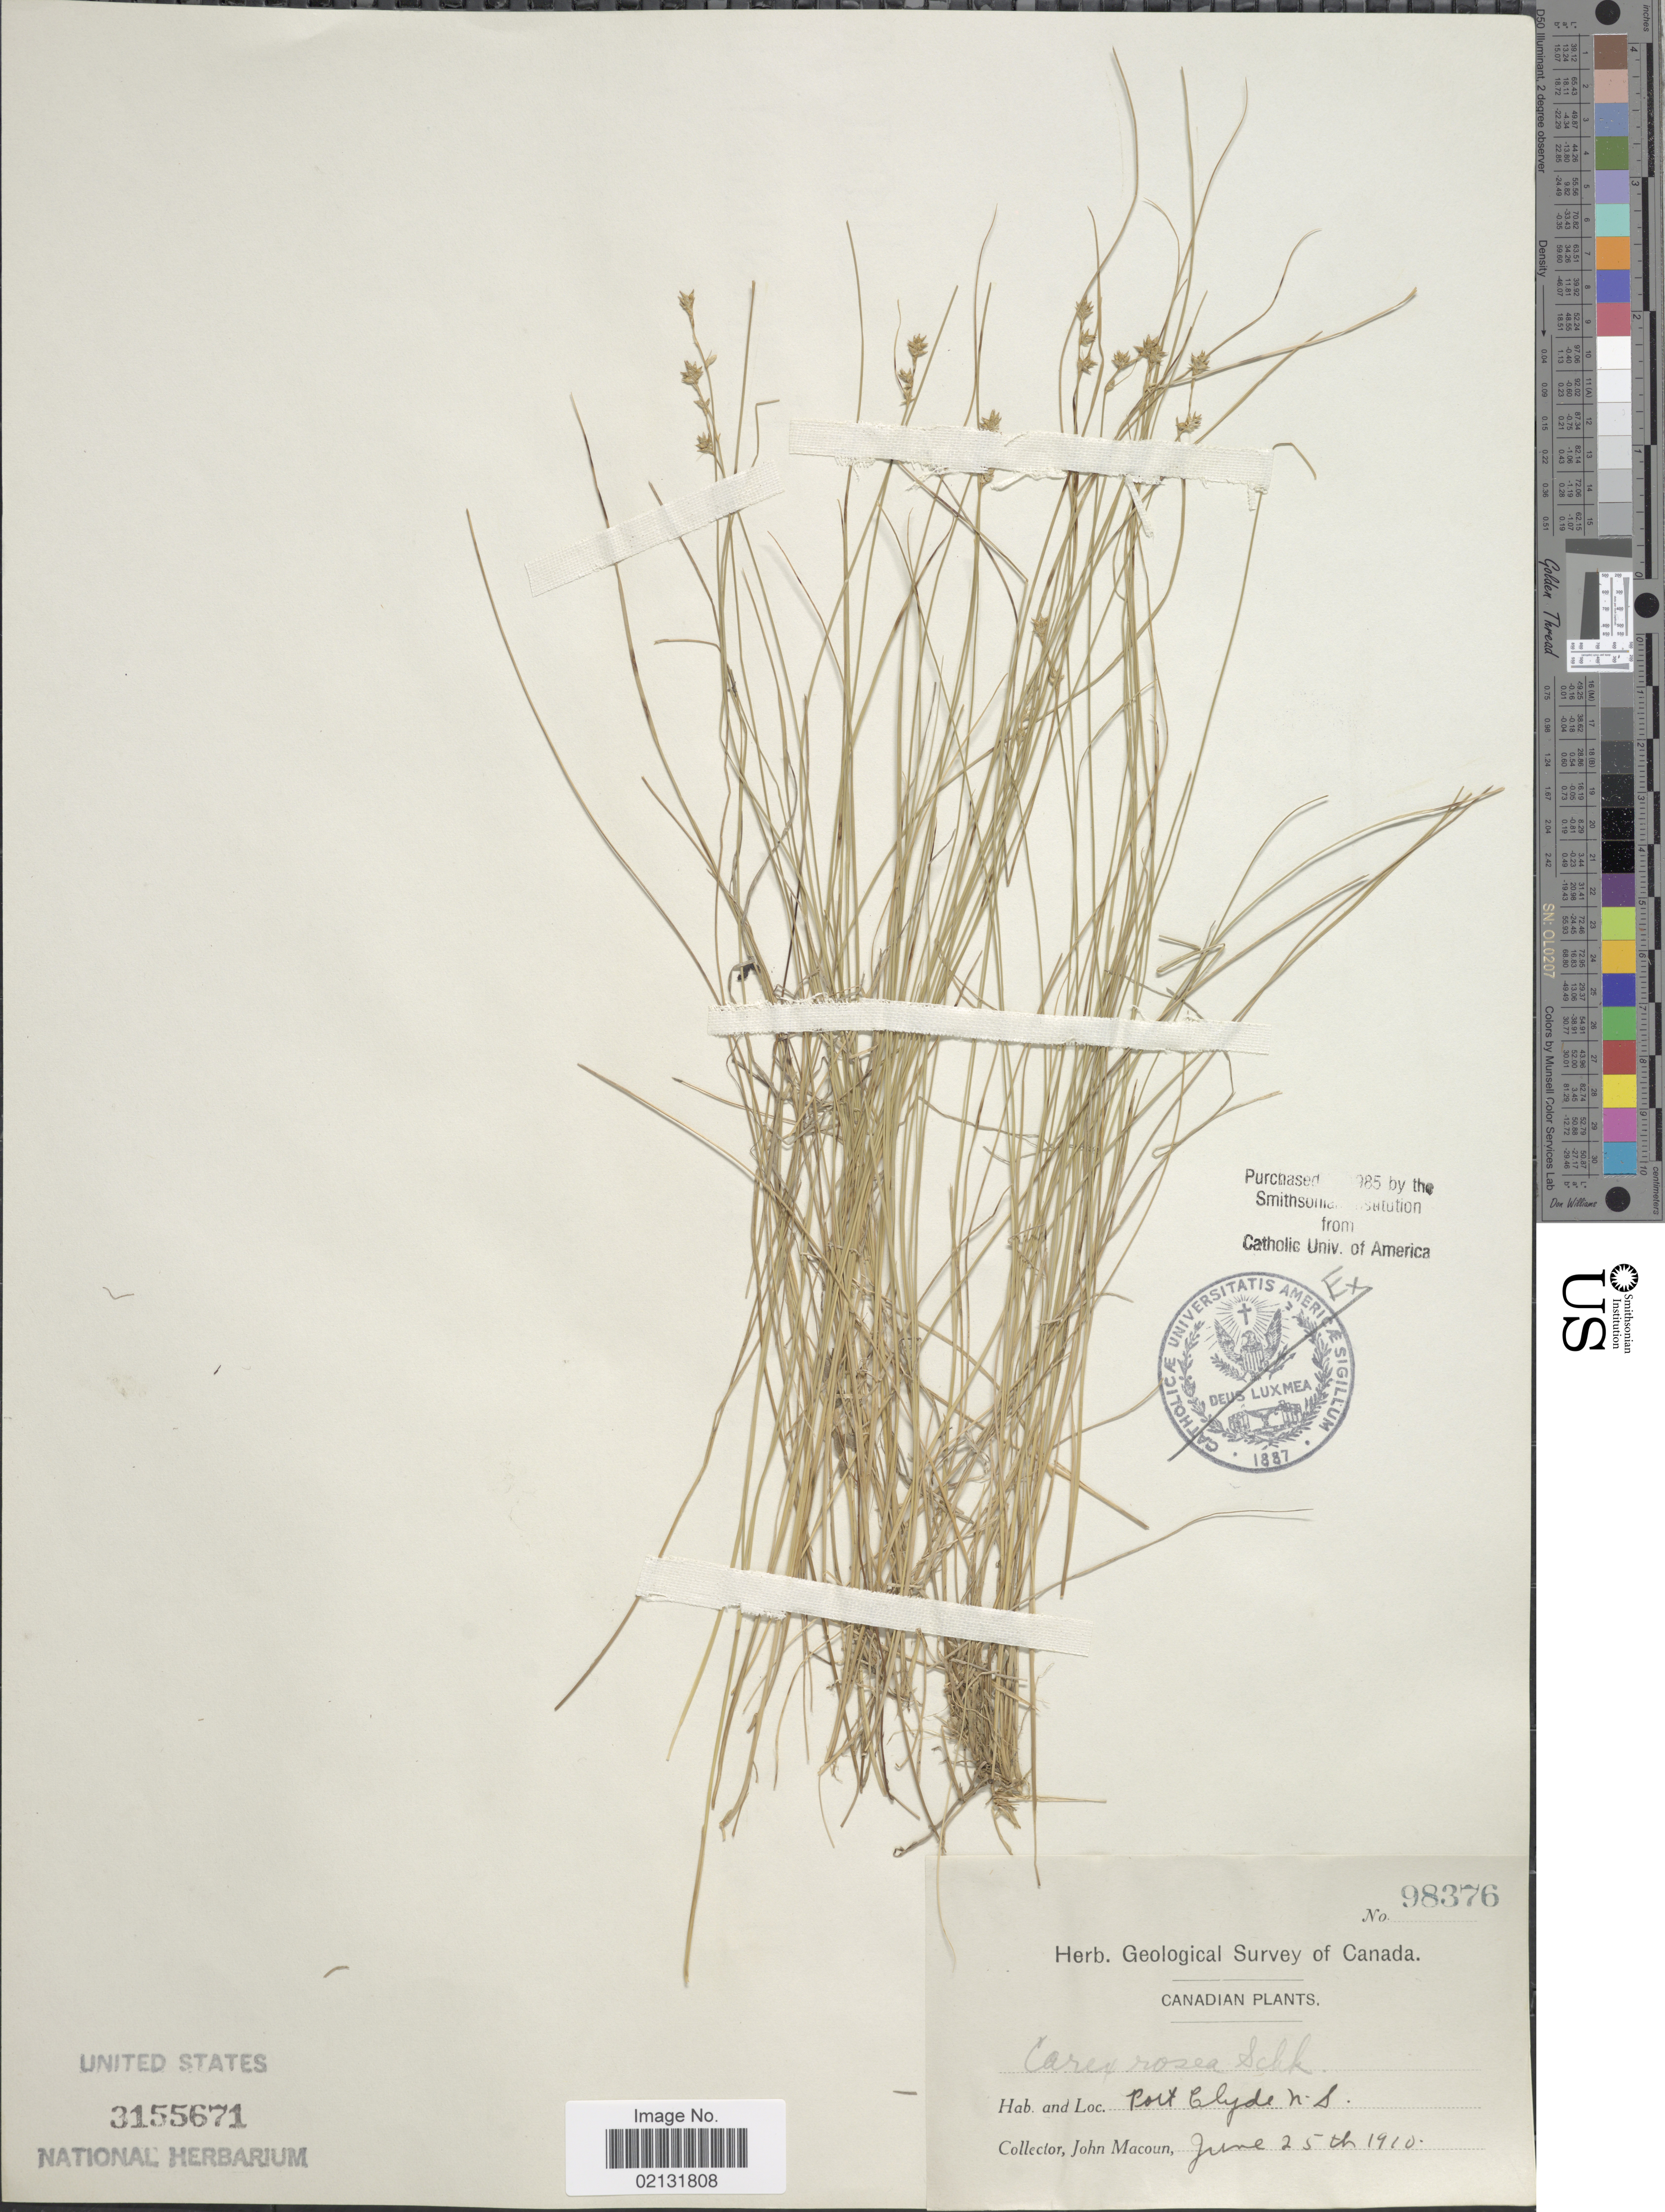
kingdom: Plantae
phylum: Tracheophyta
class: Liliopsida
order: Poales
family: Cyperaceae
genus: Carex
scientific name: Carex rosea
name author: Willd.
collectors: J. Macoun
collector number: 9376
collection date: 1910-06-25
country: Canada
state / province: Nova Scotia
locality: Port Clyde N.S.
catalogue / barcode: US 3155671